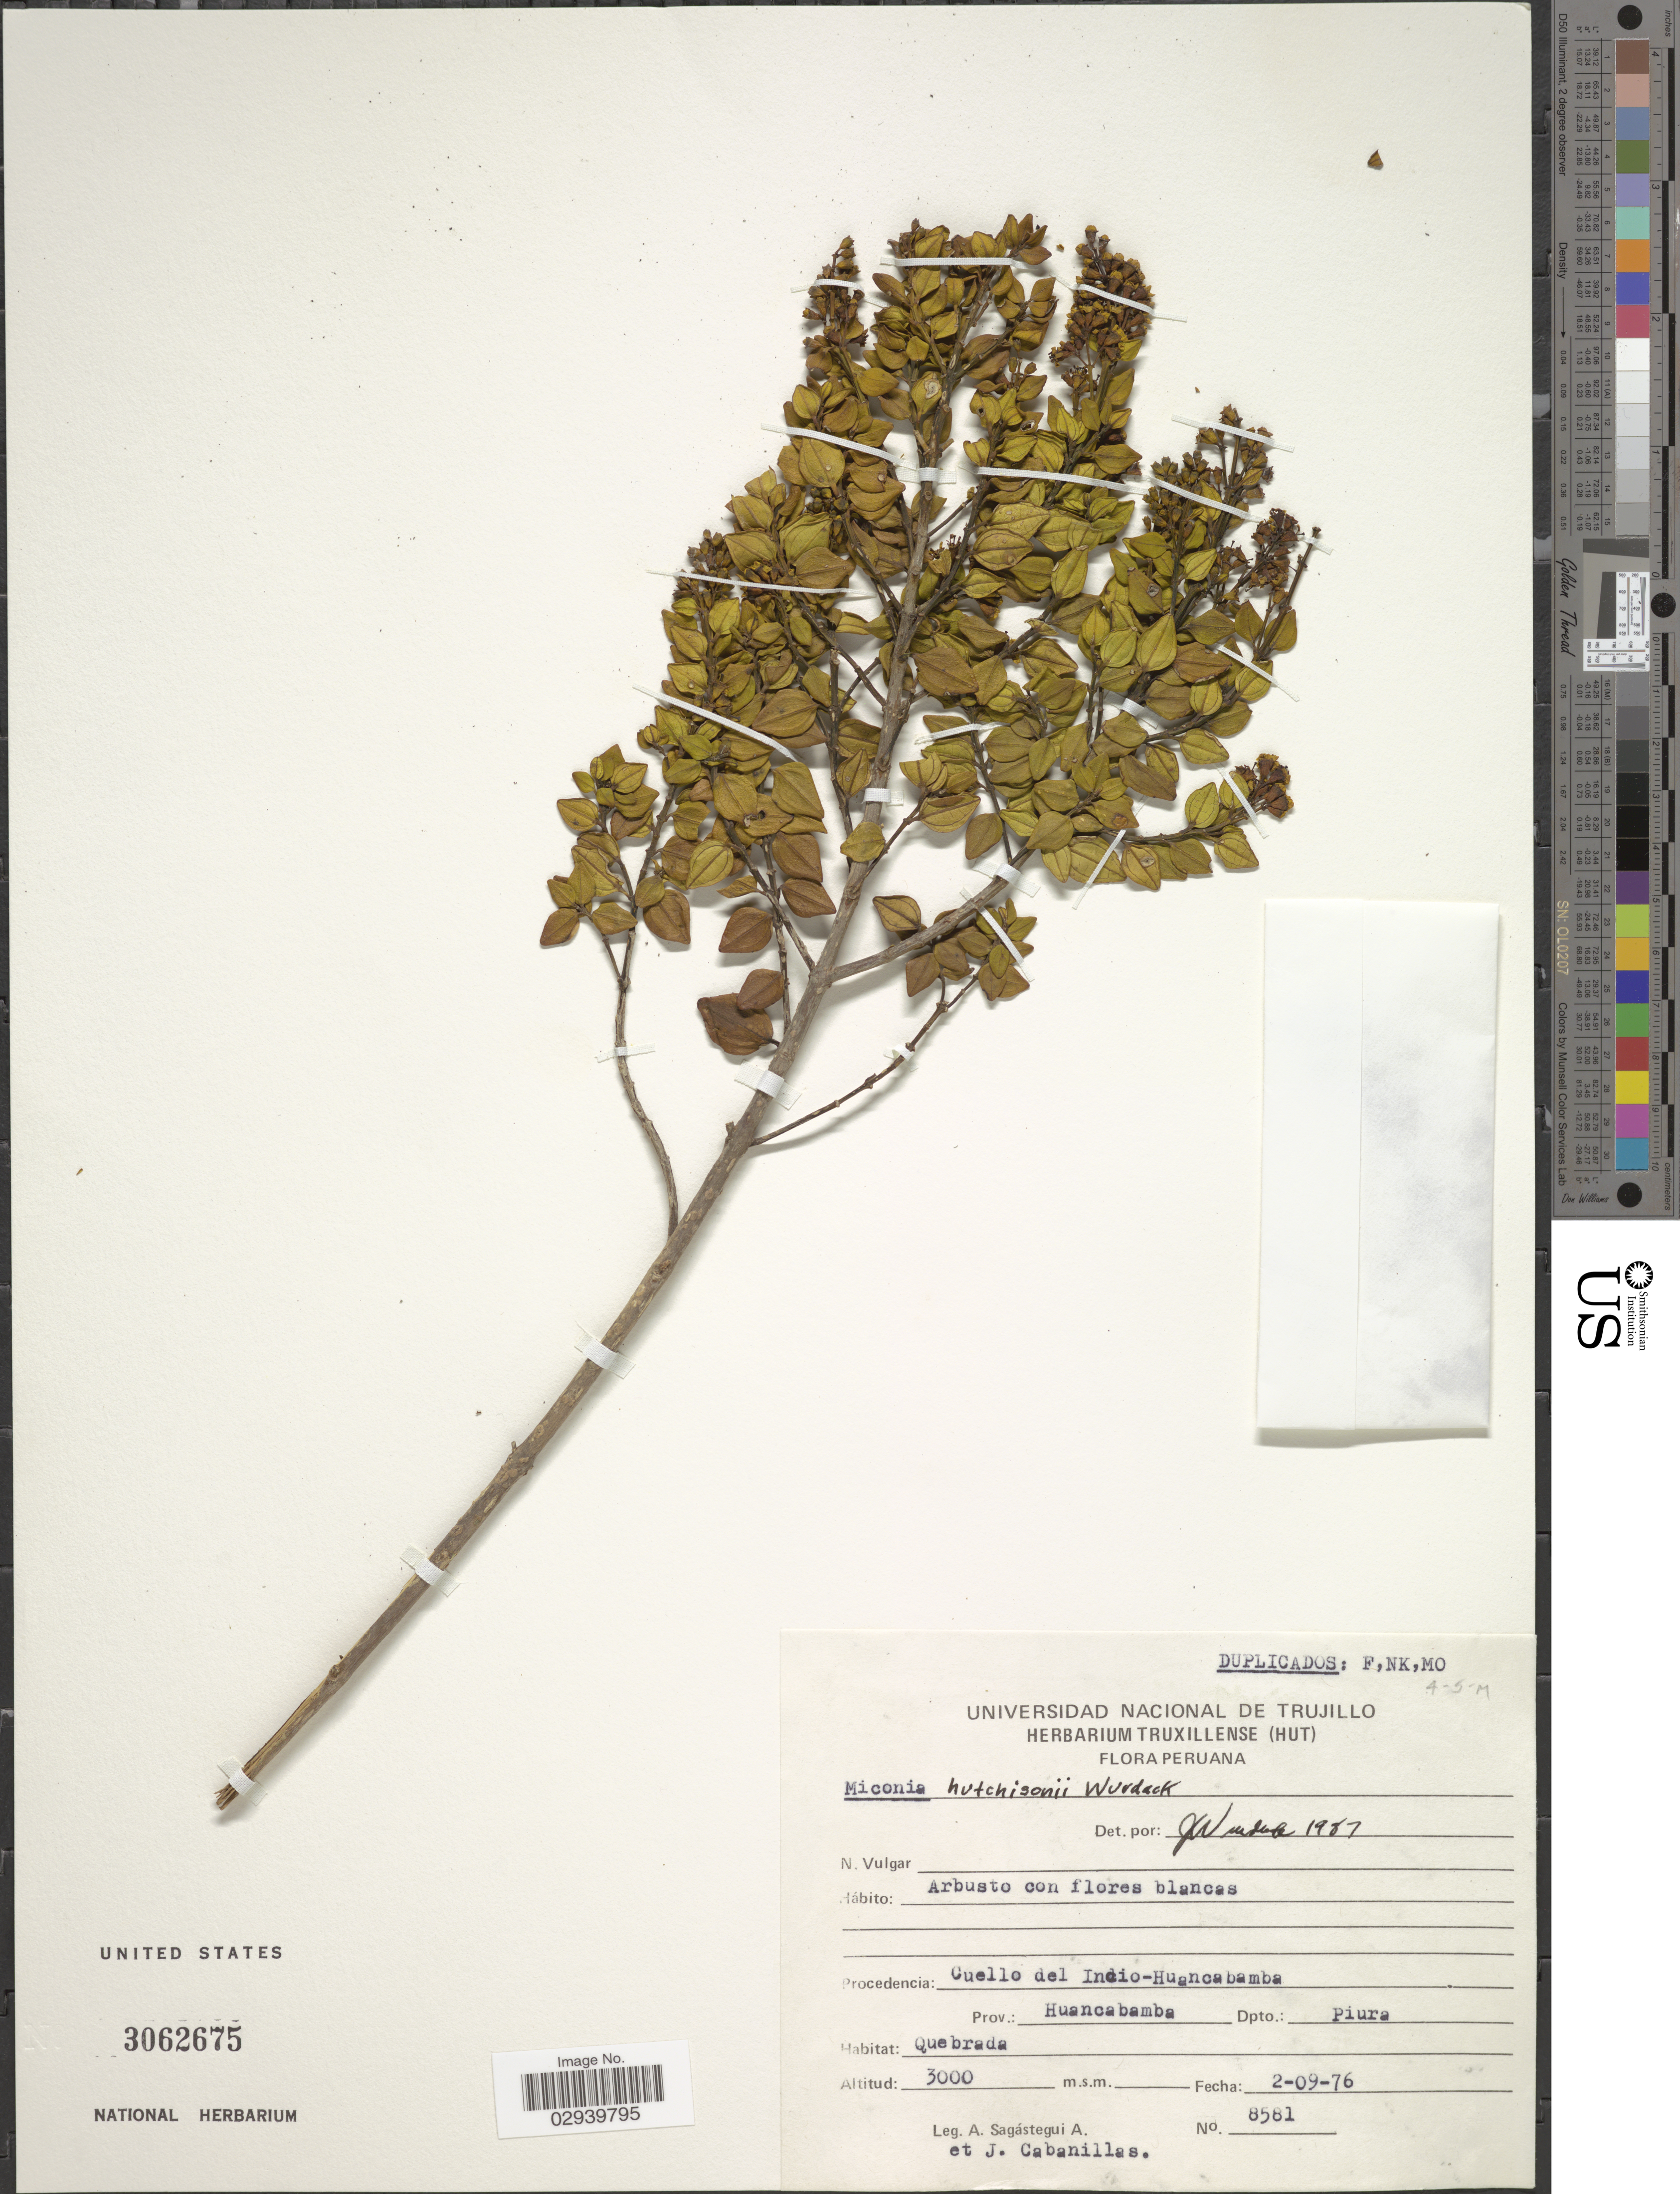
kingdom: Plantae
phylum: Tracheophyta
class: Magnoliopsida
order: Myrtales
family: Melastomataceae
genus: Miconia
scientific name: Miconia hutchisonii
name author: Wurdack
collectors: A. Sagástegui A. & J. Cabanillas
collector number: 8581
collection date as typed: Transcribed d/m/y: 2/9/76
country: Peru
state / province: Piura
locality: Cuello del Incio-Huancabamba. Prov.: Huancabamba. Dpto.: Piura. Quebrada.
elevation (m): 3000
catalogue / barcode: US 3062675